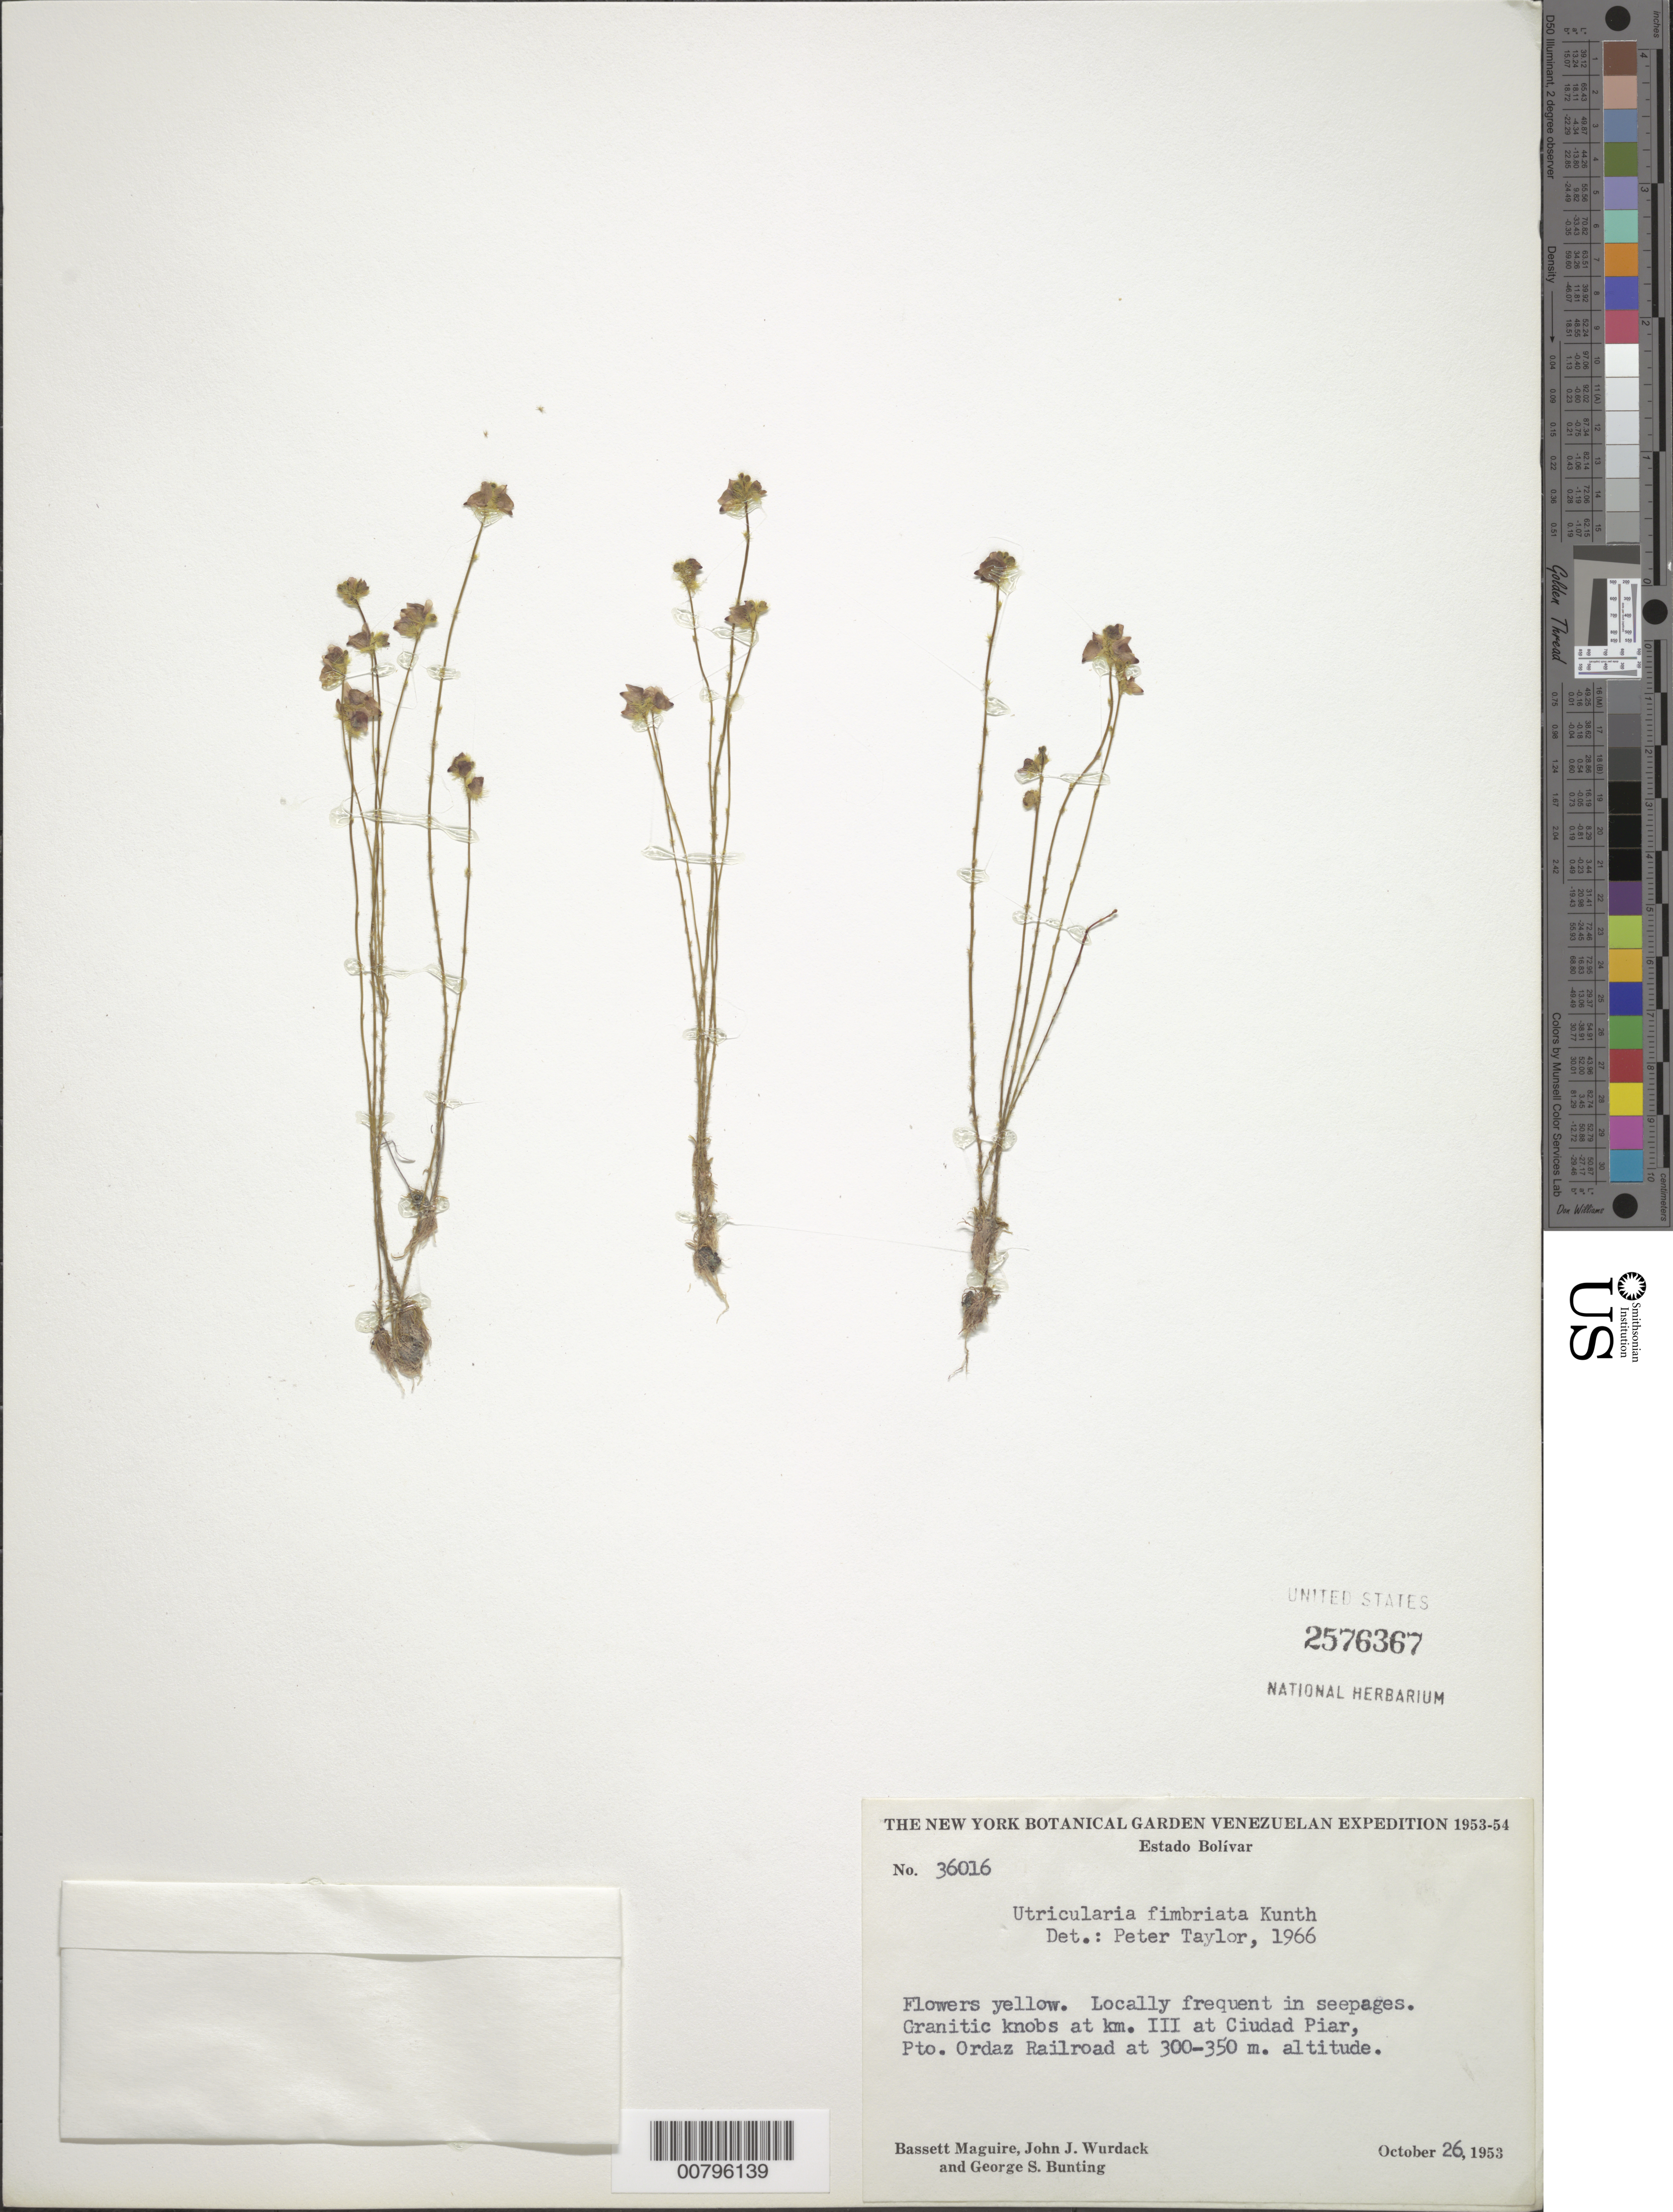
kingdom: Plantae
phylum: Tracheophyta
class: Magnoliopsida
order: Lamiales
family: Lentibulariaceae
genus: Utricularia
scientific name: Utricularia fimbriata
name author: Kunth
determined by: Taylor, P.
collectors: B. Maguire, J. J. Wurdack & G. S. Bunting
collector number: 36016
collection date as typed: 26-Oct-53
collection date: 1953-10-26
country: Venezuela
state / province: Bolívar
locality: Cuidad Piar, Puerto Ordaz-Cerro Bolívar railroad, km 111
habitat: Granitic knobs; seepages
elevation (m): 300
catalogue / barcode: US 2576367